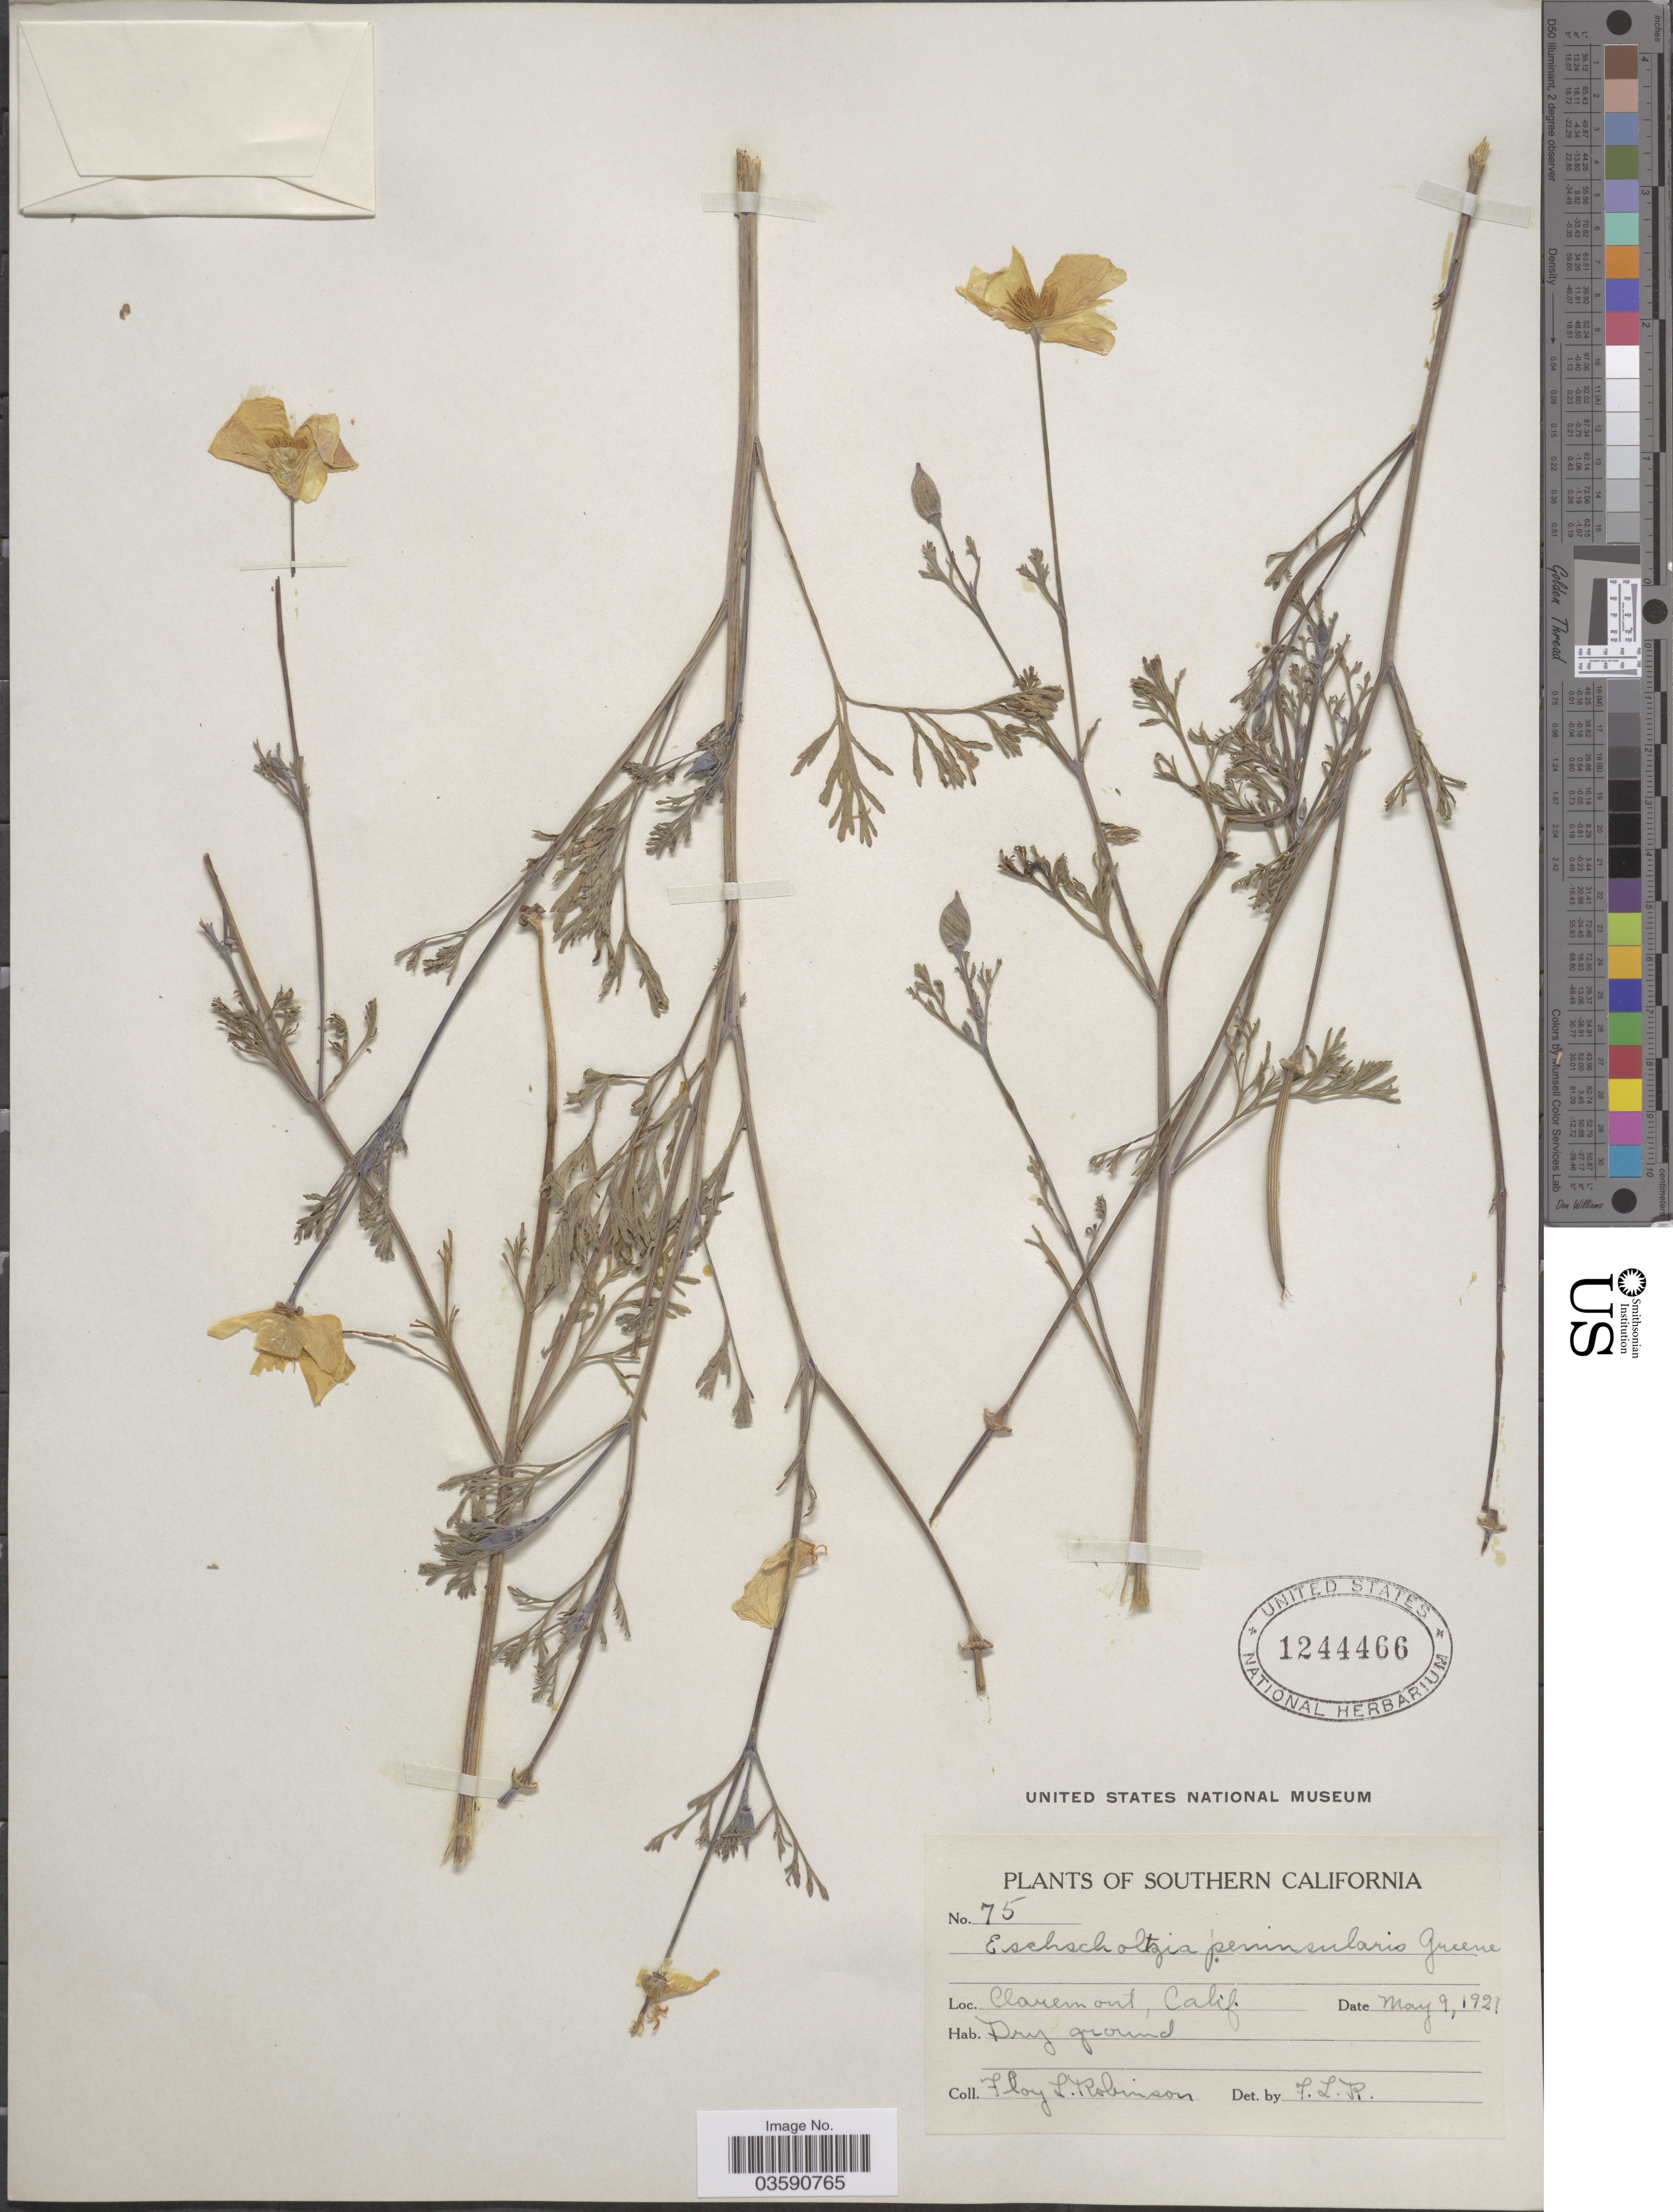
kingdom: Plantae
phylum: Tracheophyta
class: Magnoliopsida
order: Ranunculales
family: Papaveraceae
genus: Eschscholzia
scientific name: Eschscholzia peninsularis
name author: Greene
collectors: F. Robinson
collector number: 75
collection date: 1921-05-09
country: United States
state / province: California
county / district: Los Angeles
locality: Southern California. Claremont.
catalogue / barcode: US 1244466